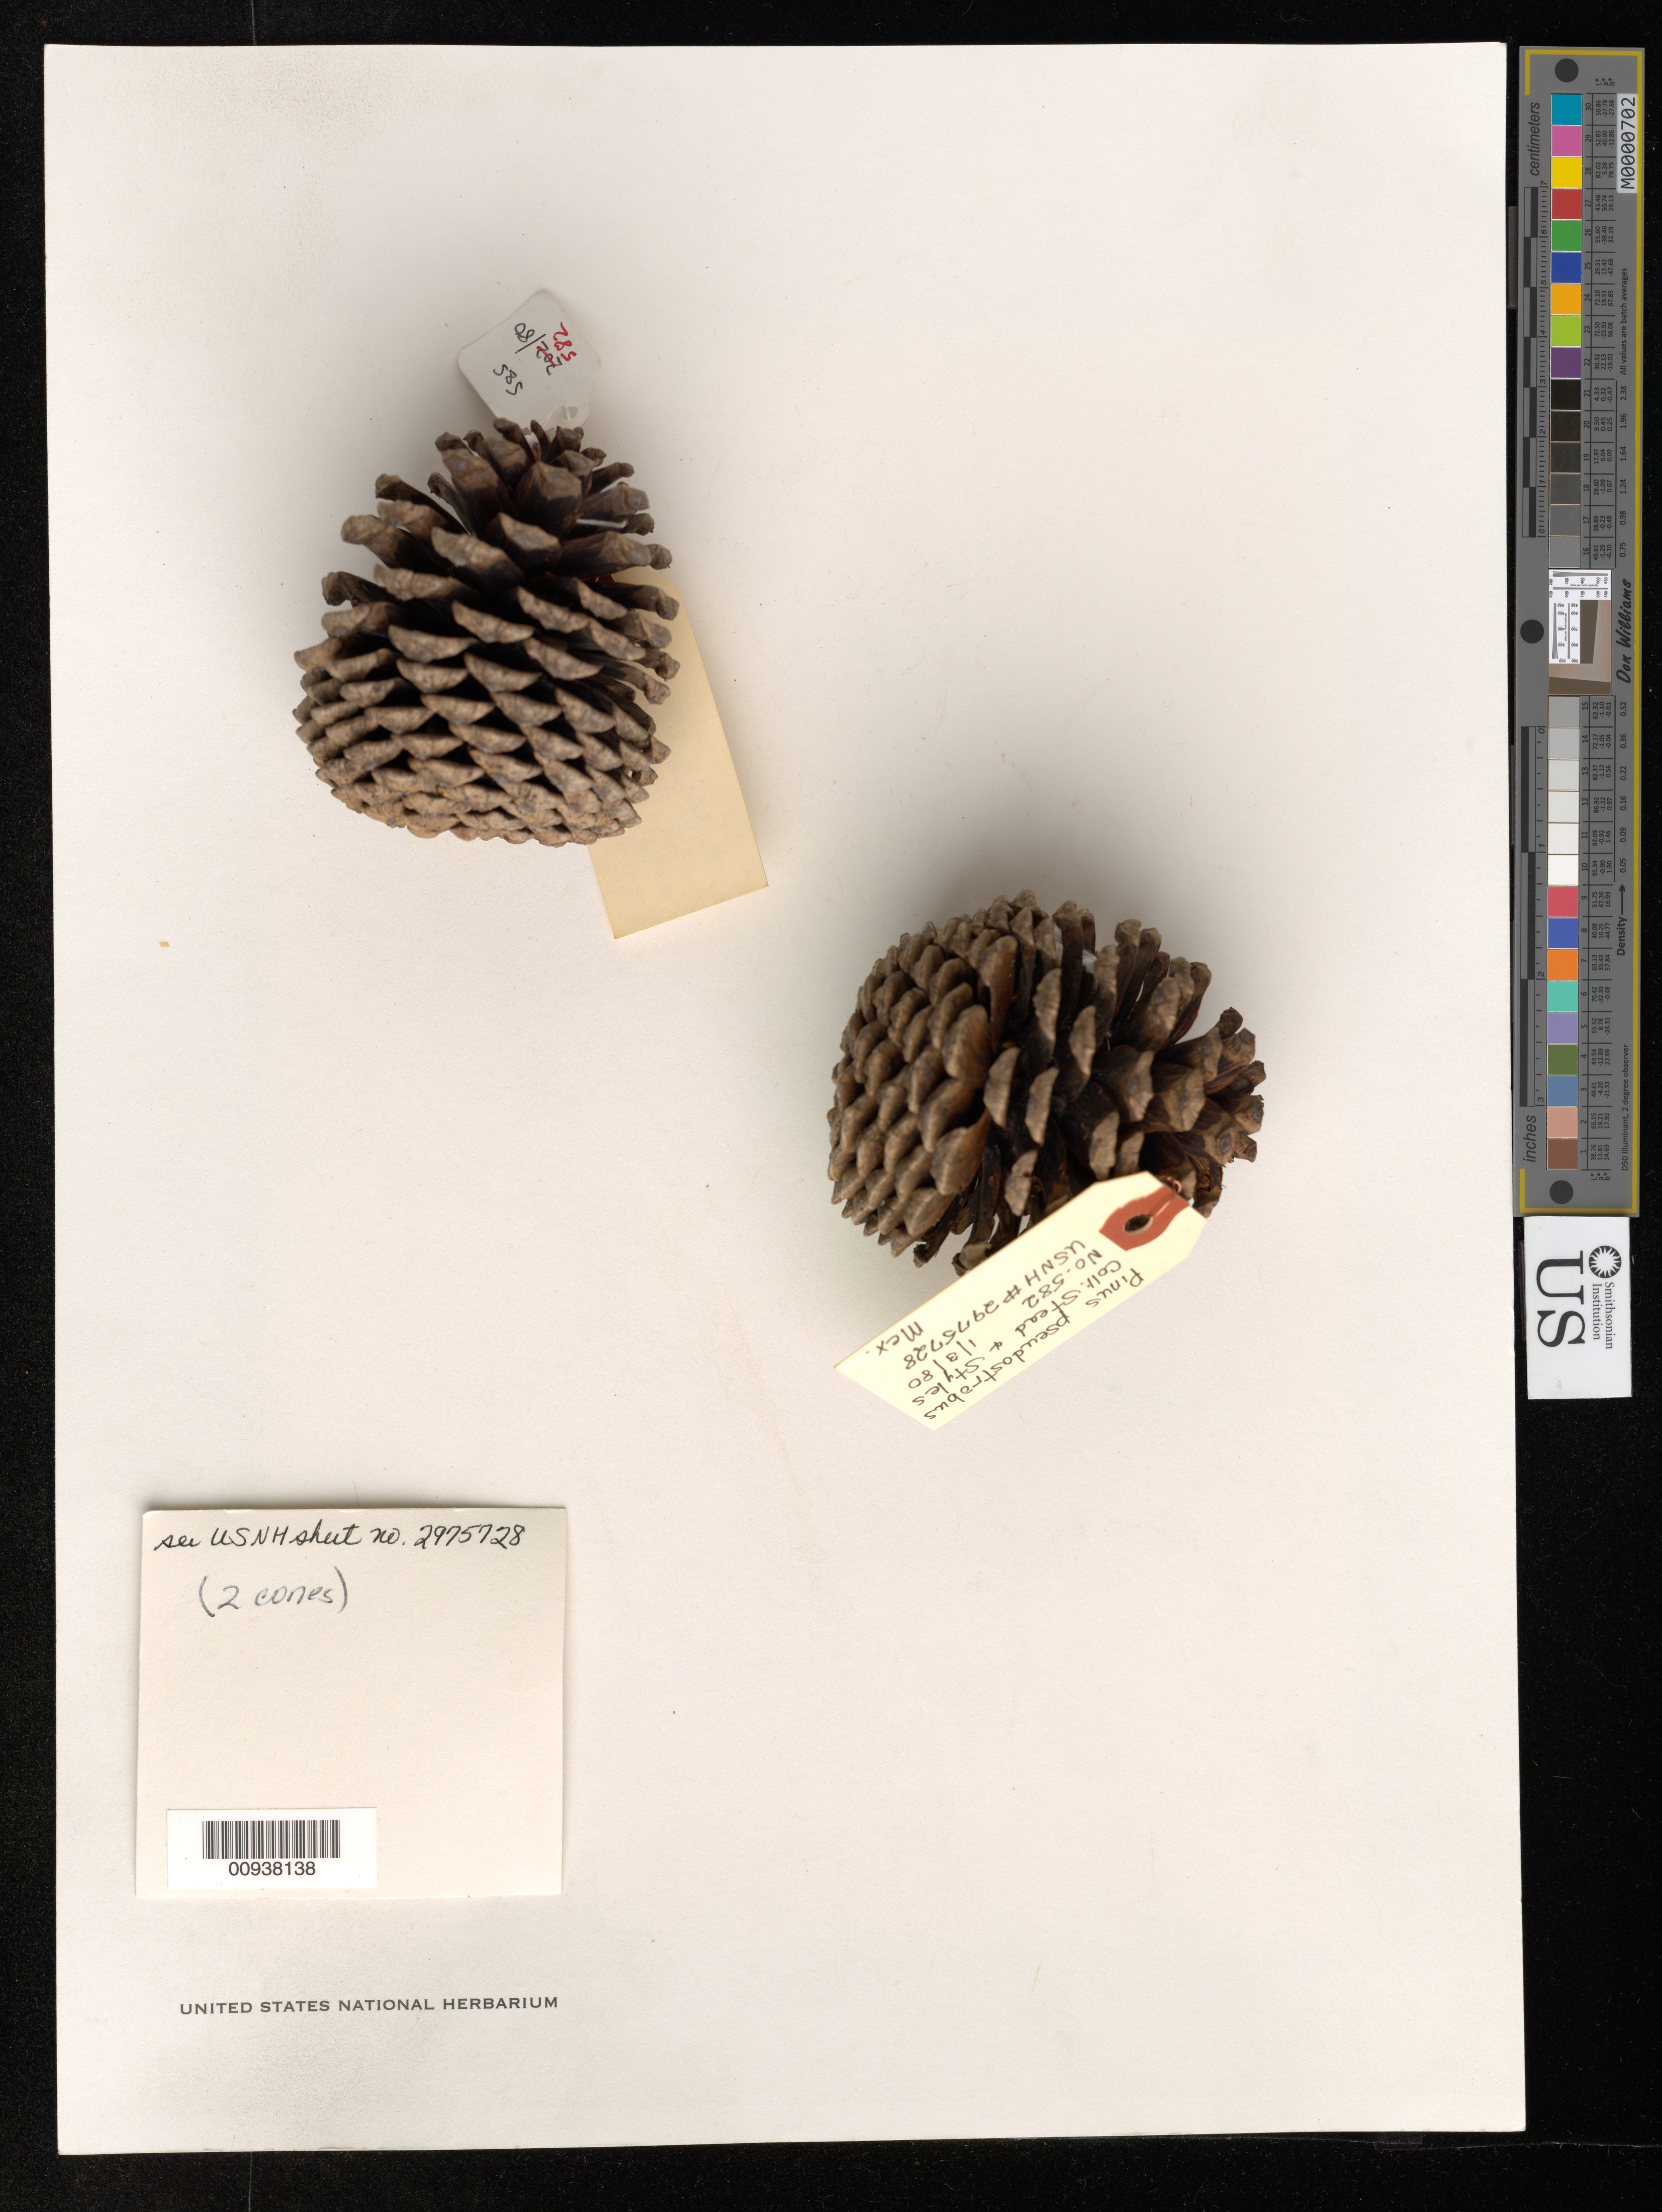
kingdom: Plantae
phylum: Tracheophyta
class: Pinopsida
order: Pinales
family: Pinaceae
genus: Pinus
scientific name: Pinus pseudostrobus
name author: Lindl.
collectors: J. Stead & B. T. Styles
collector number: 582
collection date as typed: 03 Jan 1980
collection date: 1980-01-03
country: Mexico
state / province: Michoacán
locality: Area of Angangueo, near Zitácuaro, Rd. Ocampo to San Felipe at c. 1 km. from San Felipe. Type locality of the species.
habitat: Open forest remnants. Other pines in the area include P. leiophylla and P. montezumae in luxuriant undergrowth.